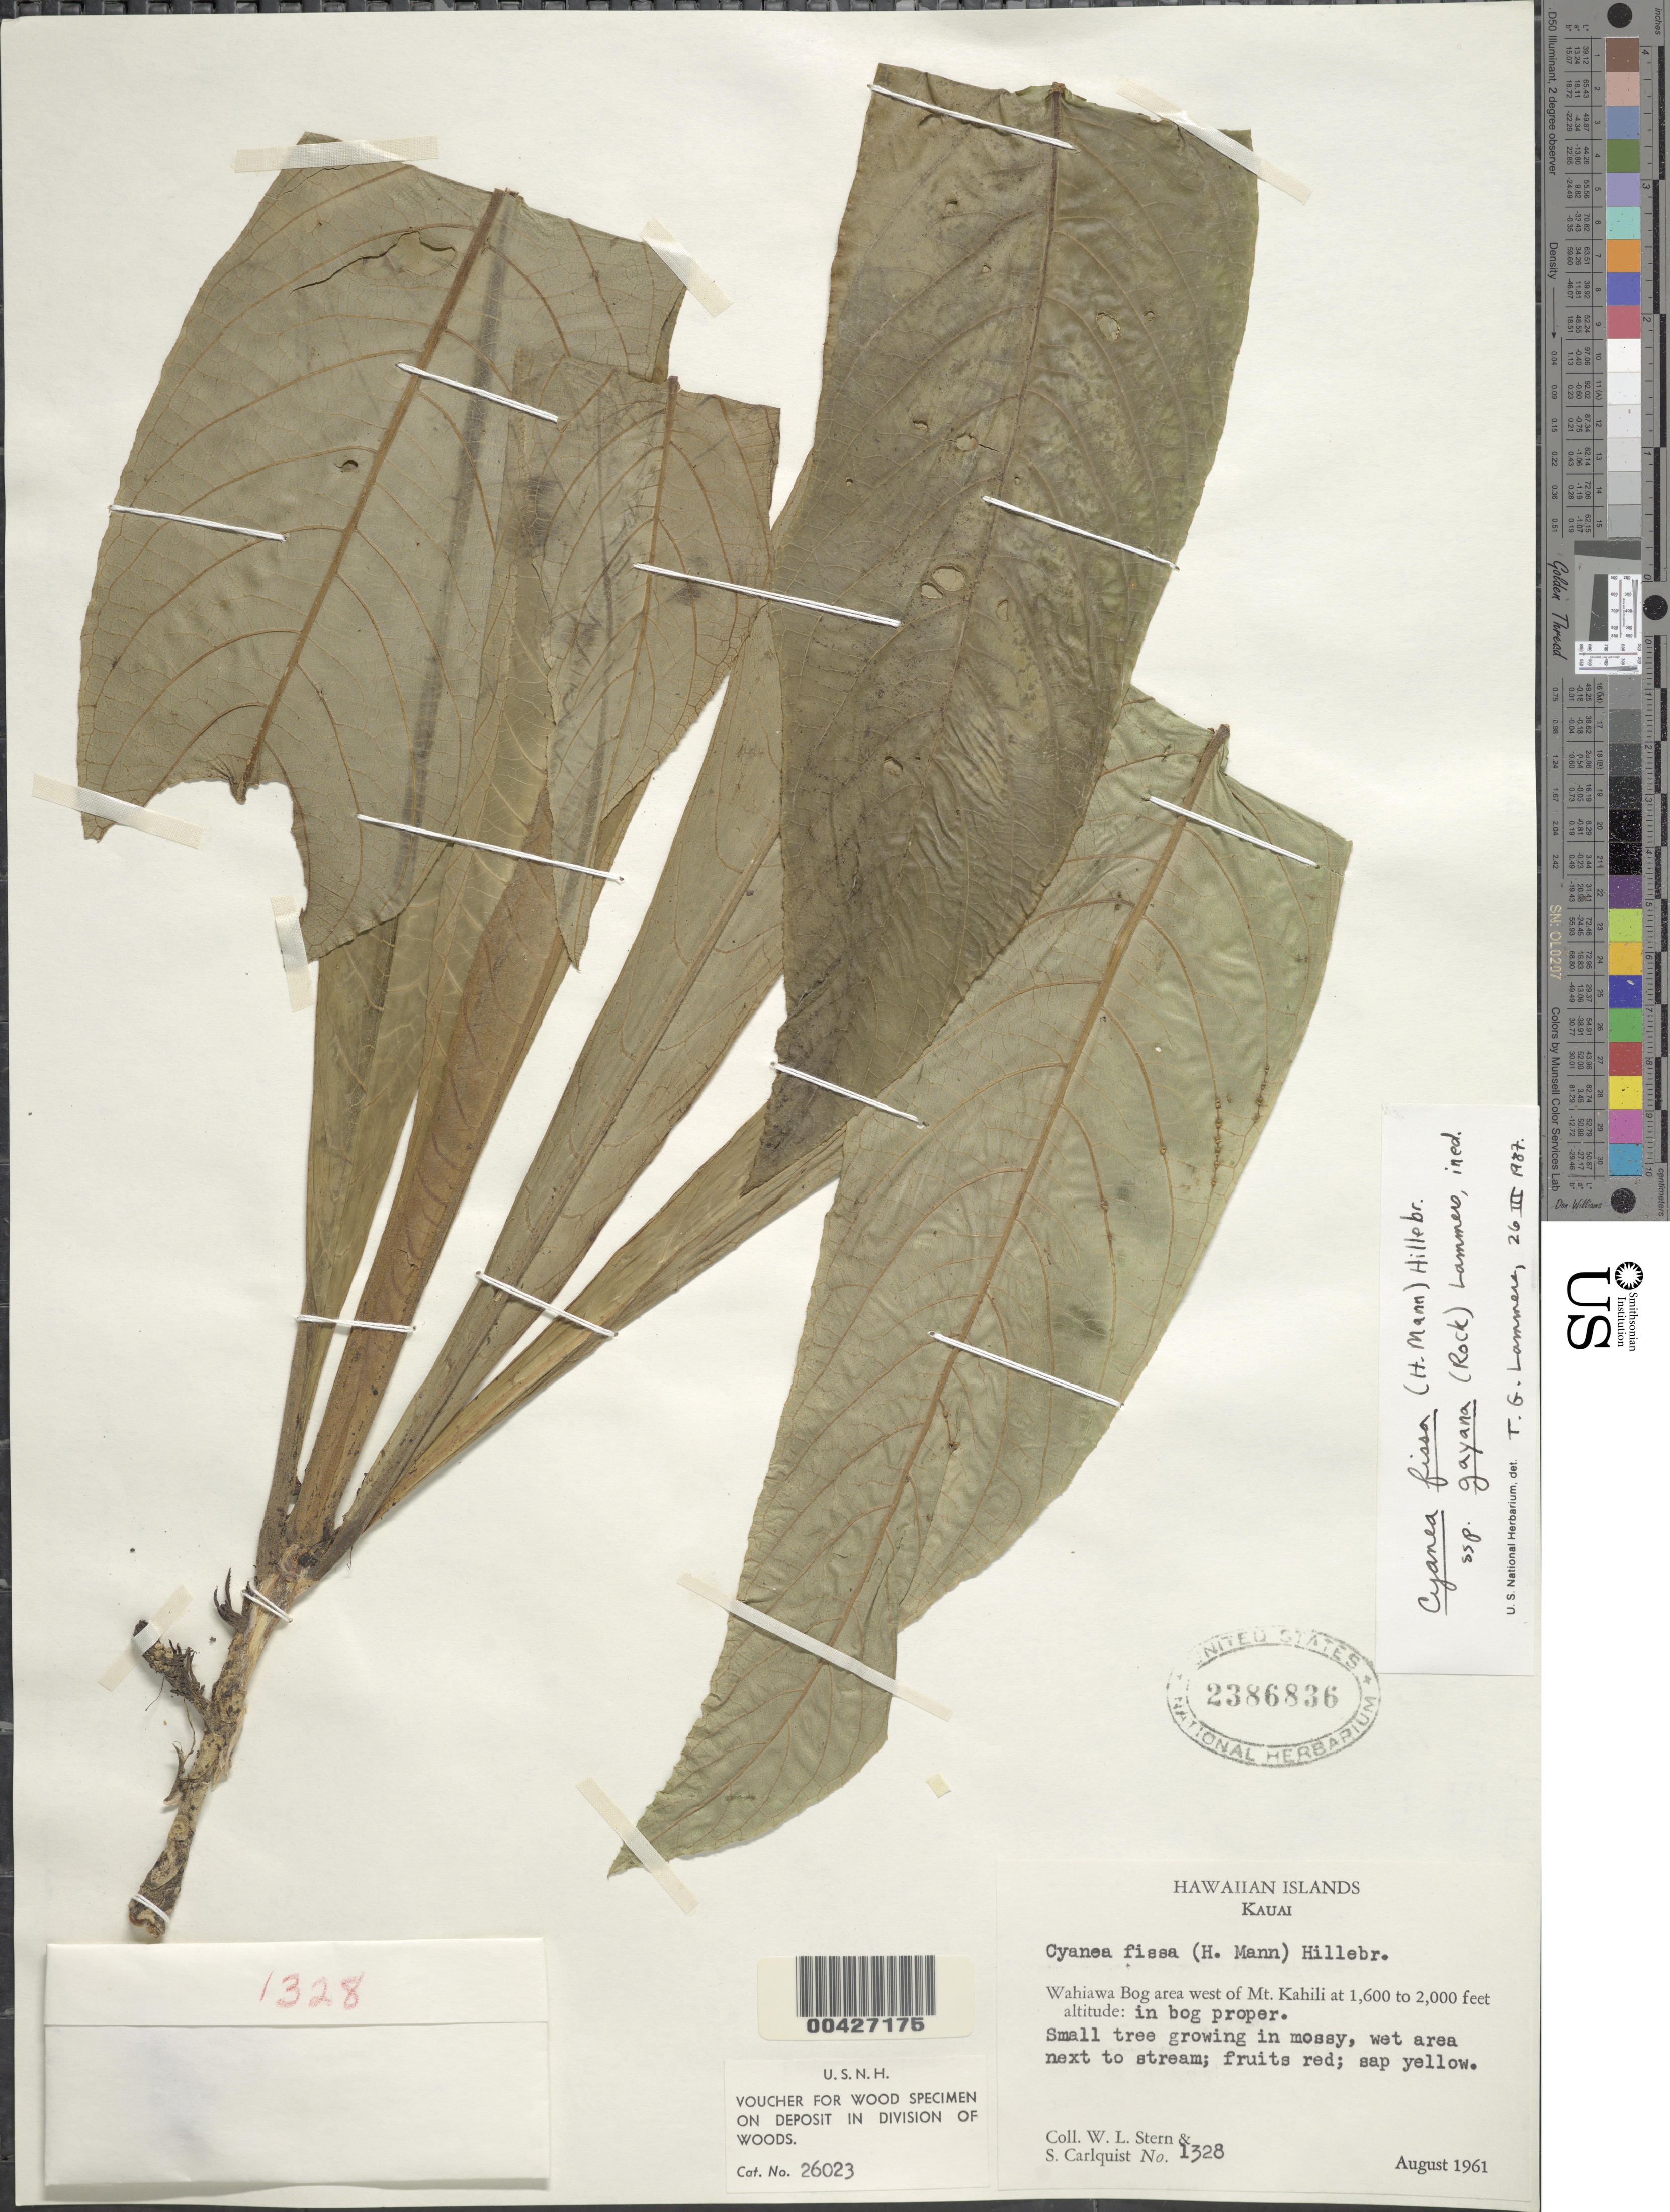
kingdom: Plantae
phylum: Tracheophyta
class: Magnoliopsida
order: Asterales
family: Campanulaceae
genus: Cyanea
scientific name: Cyanea fissa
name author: (H. Mann) Hillebr.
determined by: Lammers, T. G.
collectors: W. L. Stern & S. Carlquist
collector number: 1328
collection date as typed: Aug 1961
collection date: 1961-08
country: United States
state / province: Hawaii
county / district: Kauai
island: Kaua'i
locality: Wahiawa Bog area W of Mt. Kahili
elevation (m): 488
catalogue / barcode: US 2386836